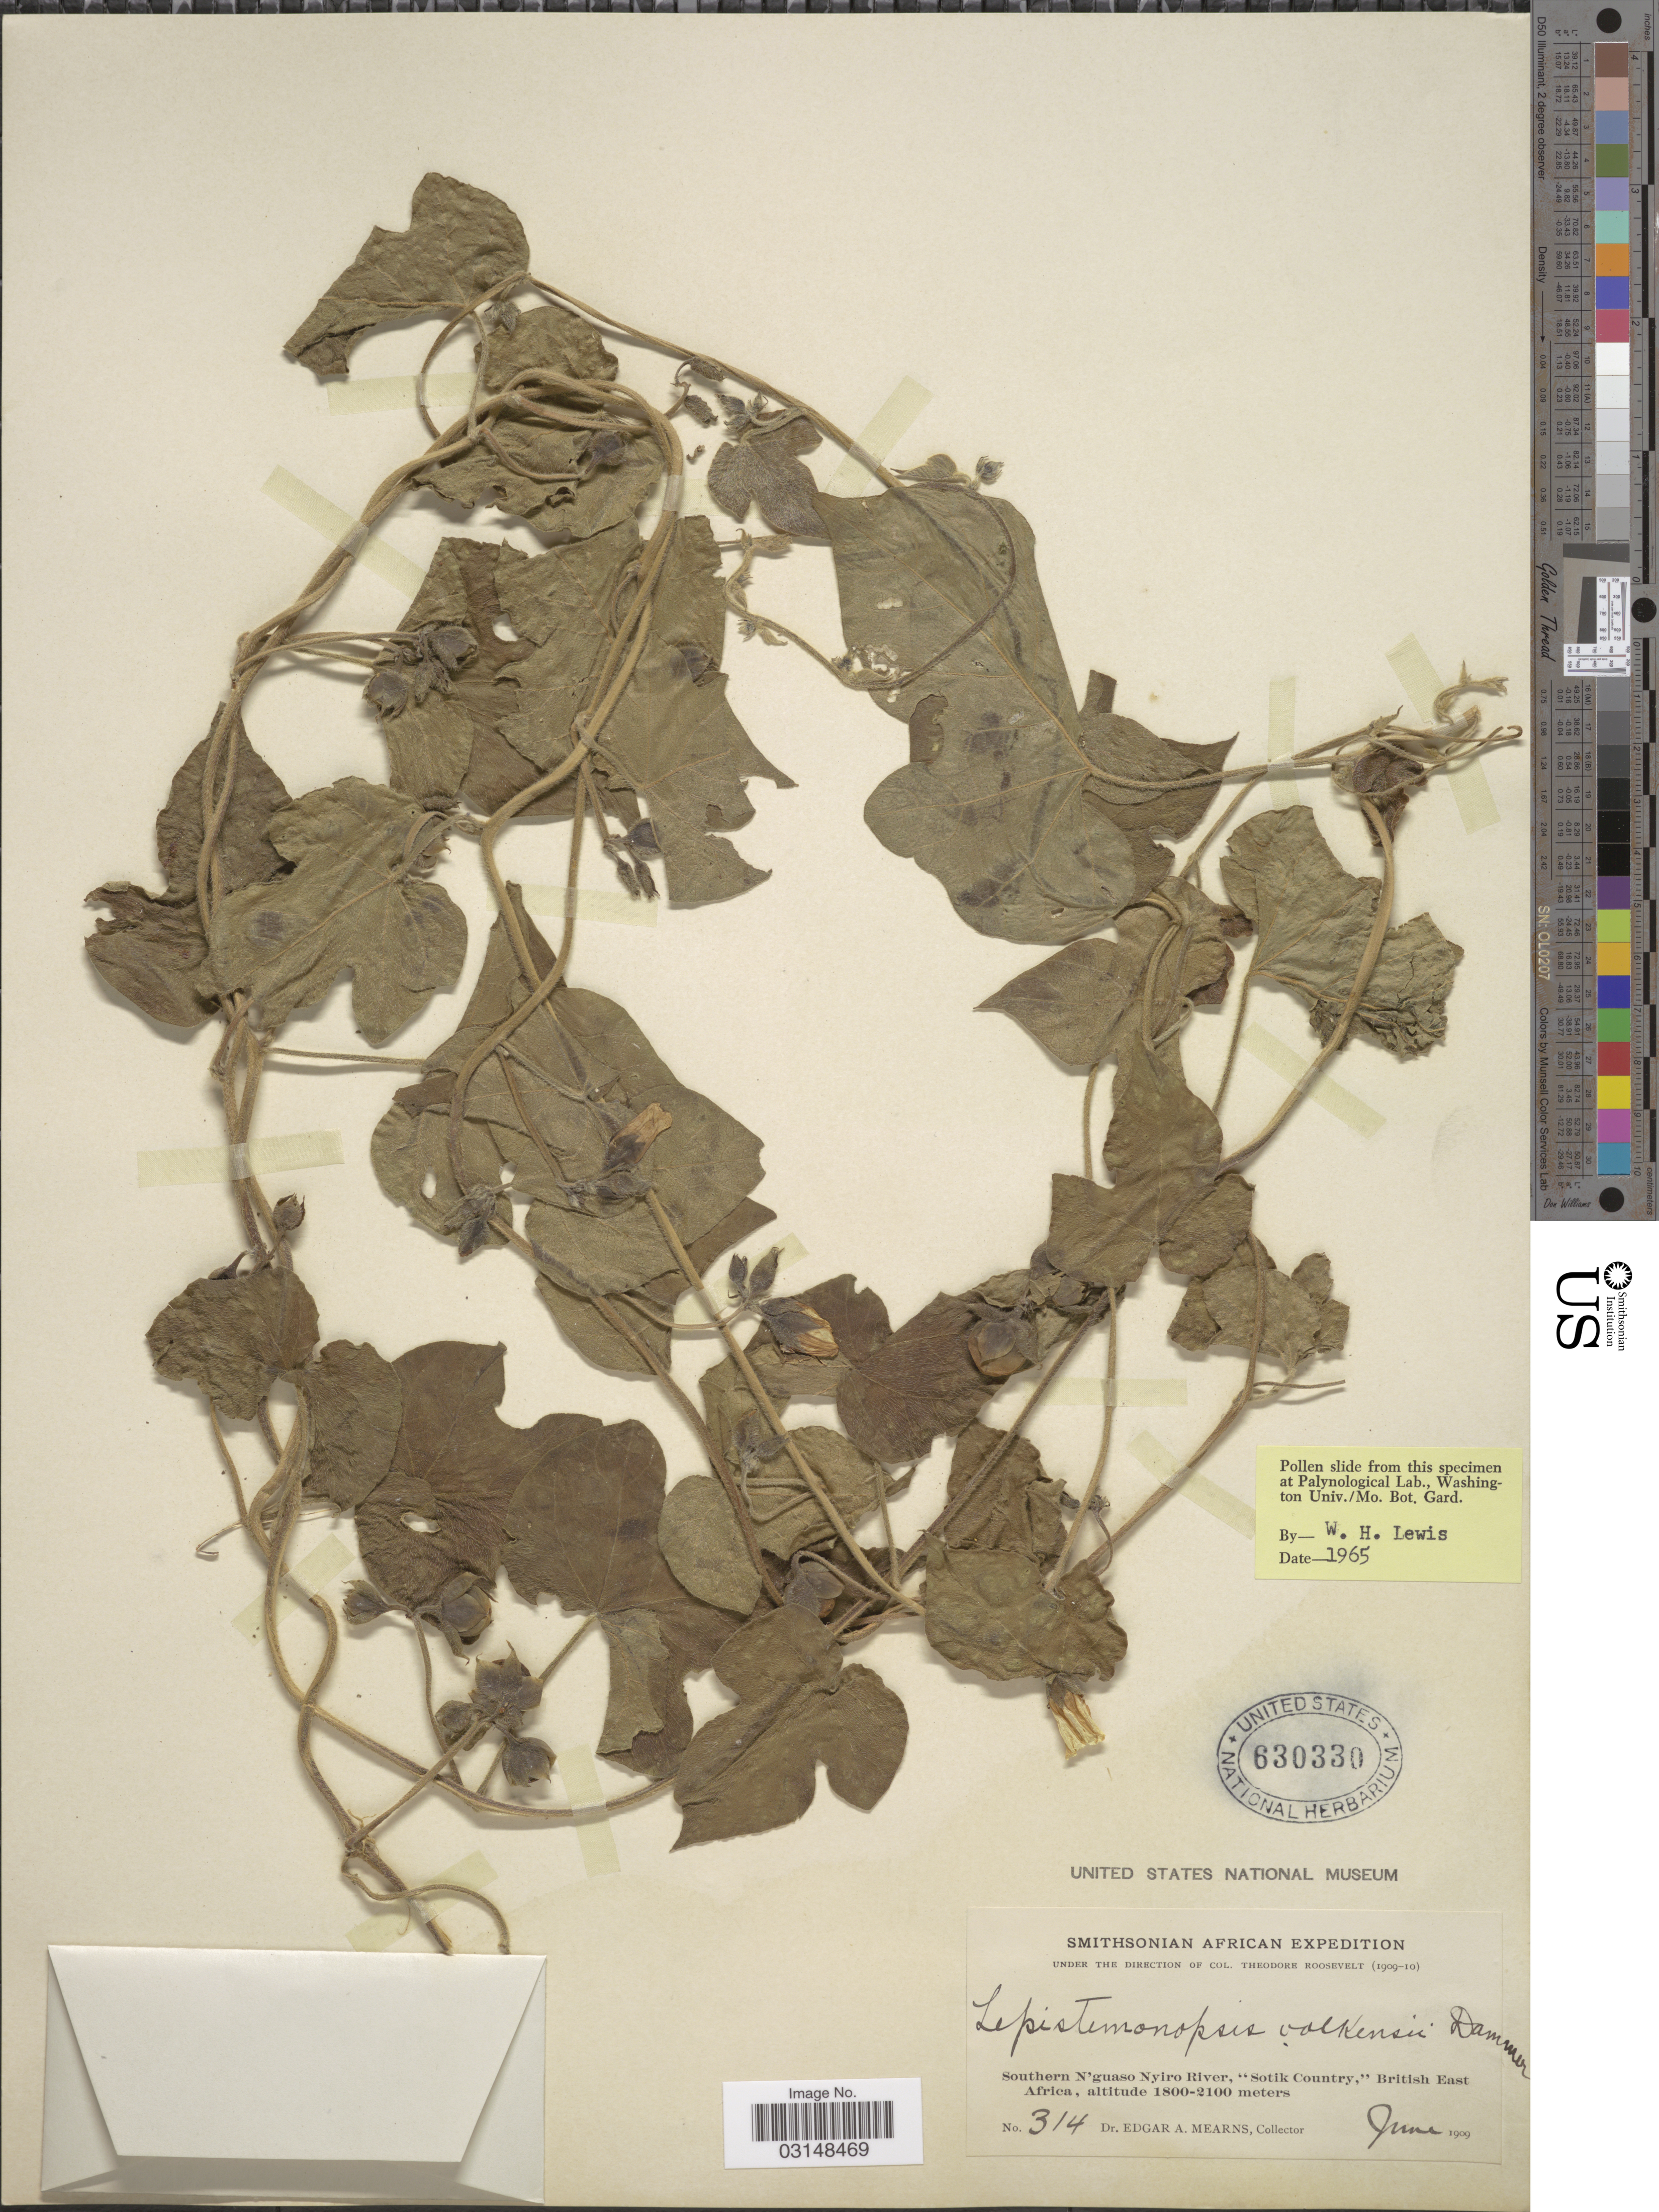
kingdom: Plantae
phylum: Tracheophyta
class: Magnoliopsida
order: Solanales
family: Convolvulaceae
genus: Lepistemonopsis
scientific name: Lepistemonopsis volkensii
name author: Dammer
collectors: E. A. Mearns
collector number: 314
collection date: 1909-06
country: Kenya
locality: African, Southern N'guaso Nyiro River, "Sotik Country," British East Africa.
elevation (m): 1800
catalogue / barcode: US 630330